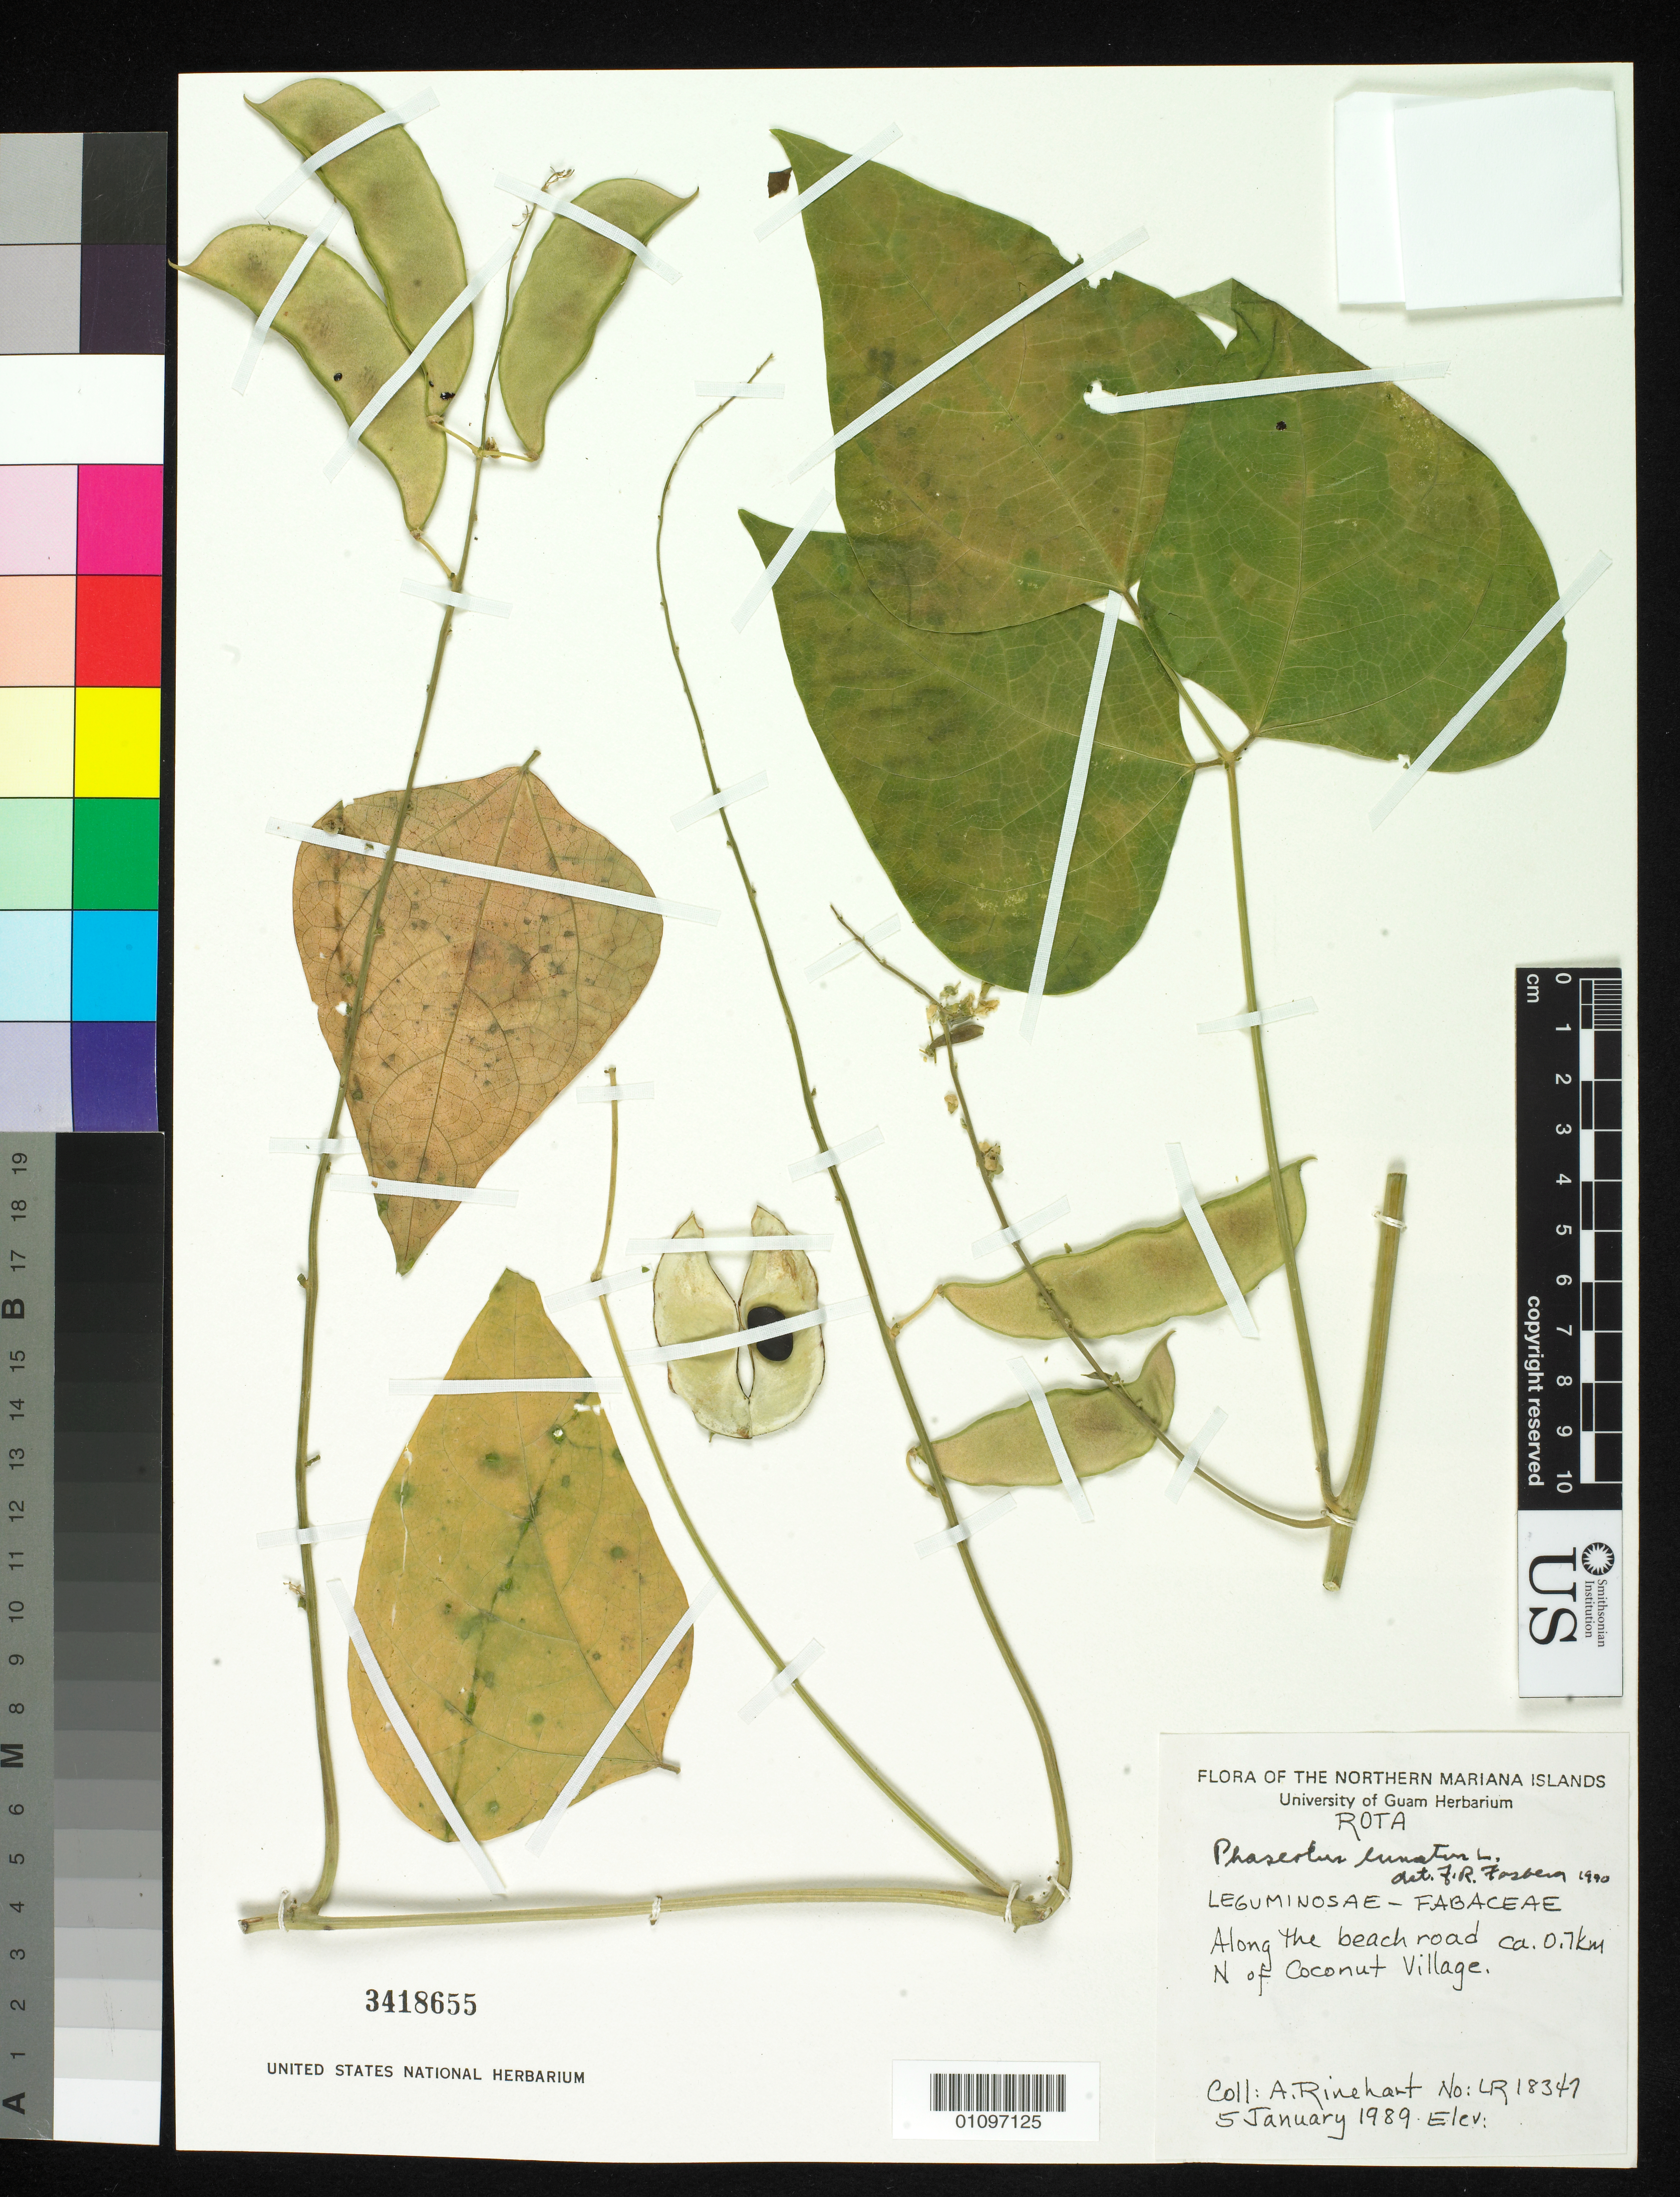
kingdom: Plantae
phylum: Tracheophyta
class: Magnoliopsida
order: Fabales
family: Fabaceae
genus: Phaseolus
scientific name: Phaseolus lunatus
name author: L.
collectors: L. Raulerson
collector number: LR18347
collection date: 1989-01-05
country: Northern Mariana Islands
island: Rota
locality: Along the beach road ca. .7 Km N. of Coconut village.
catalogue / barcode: US 3418655